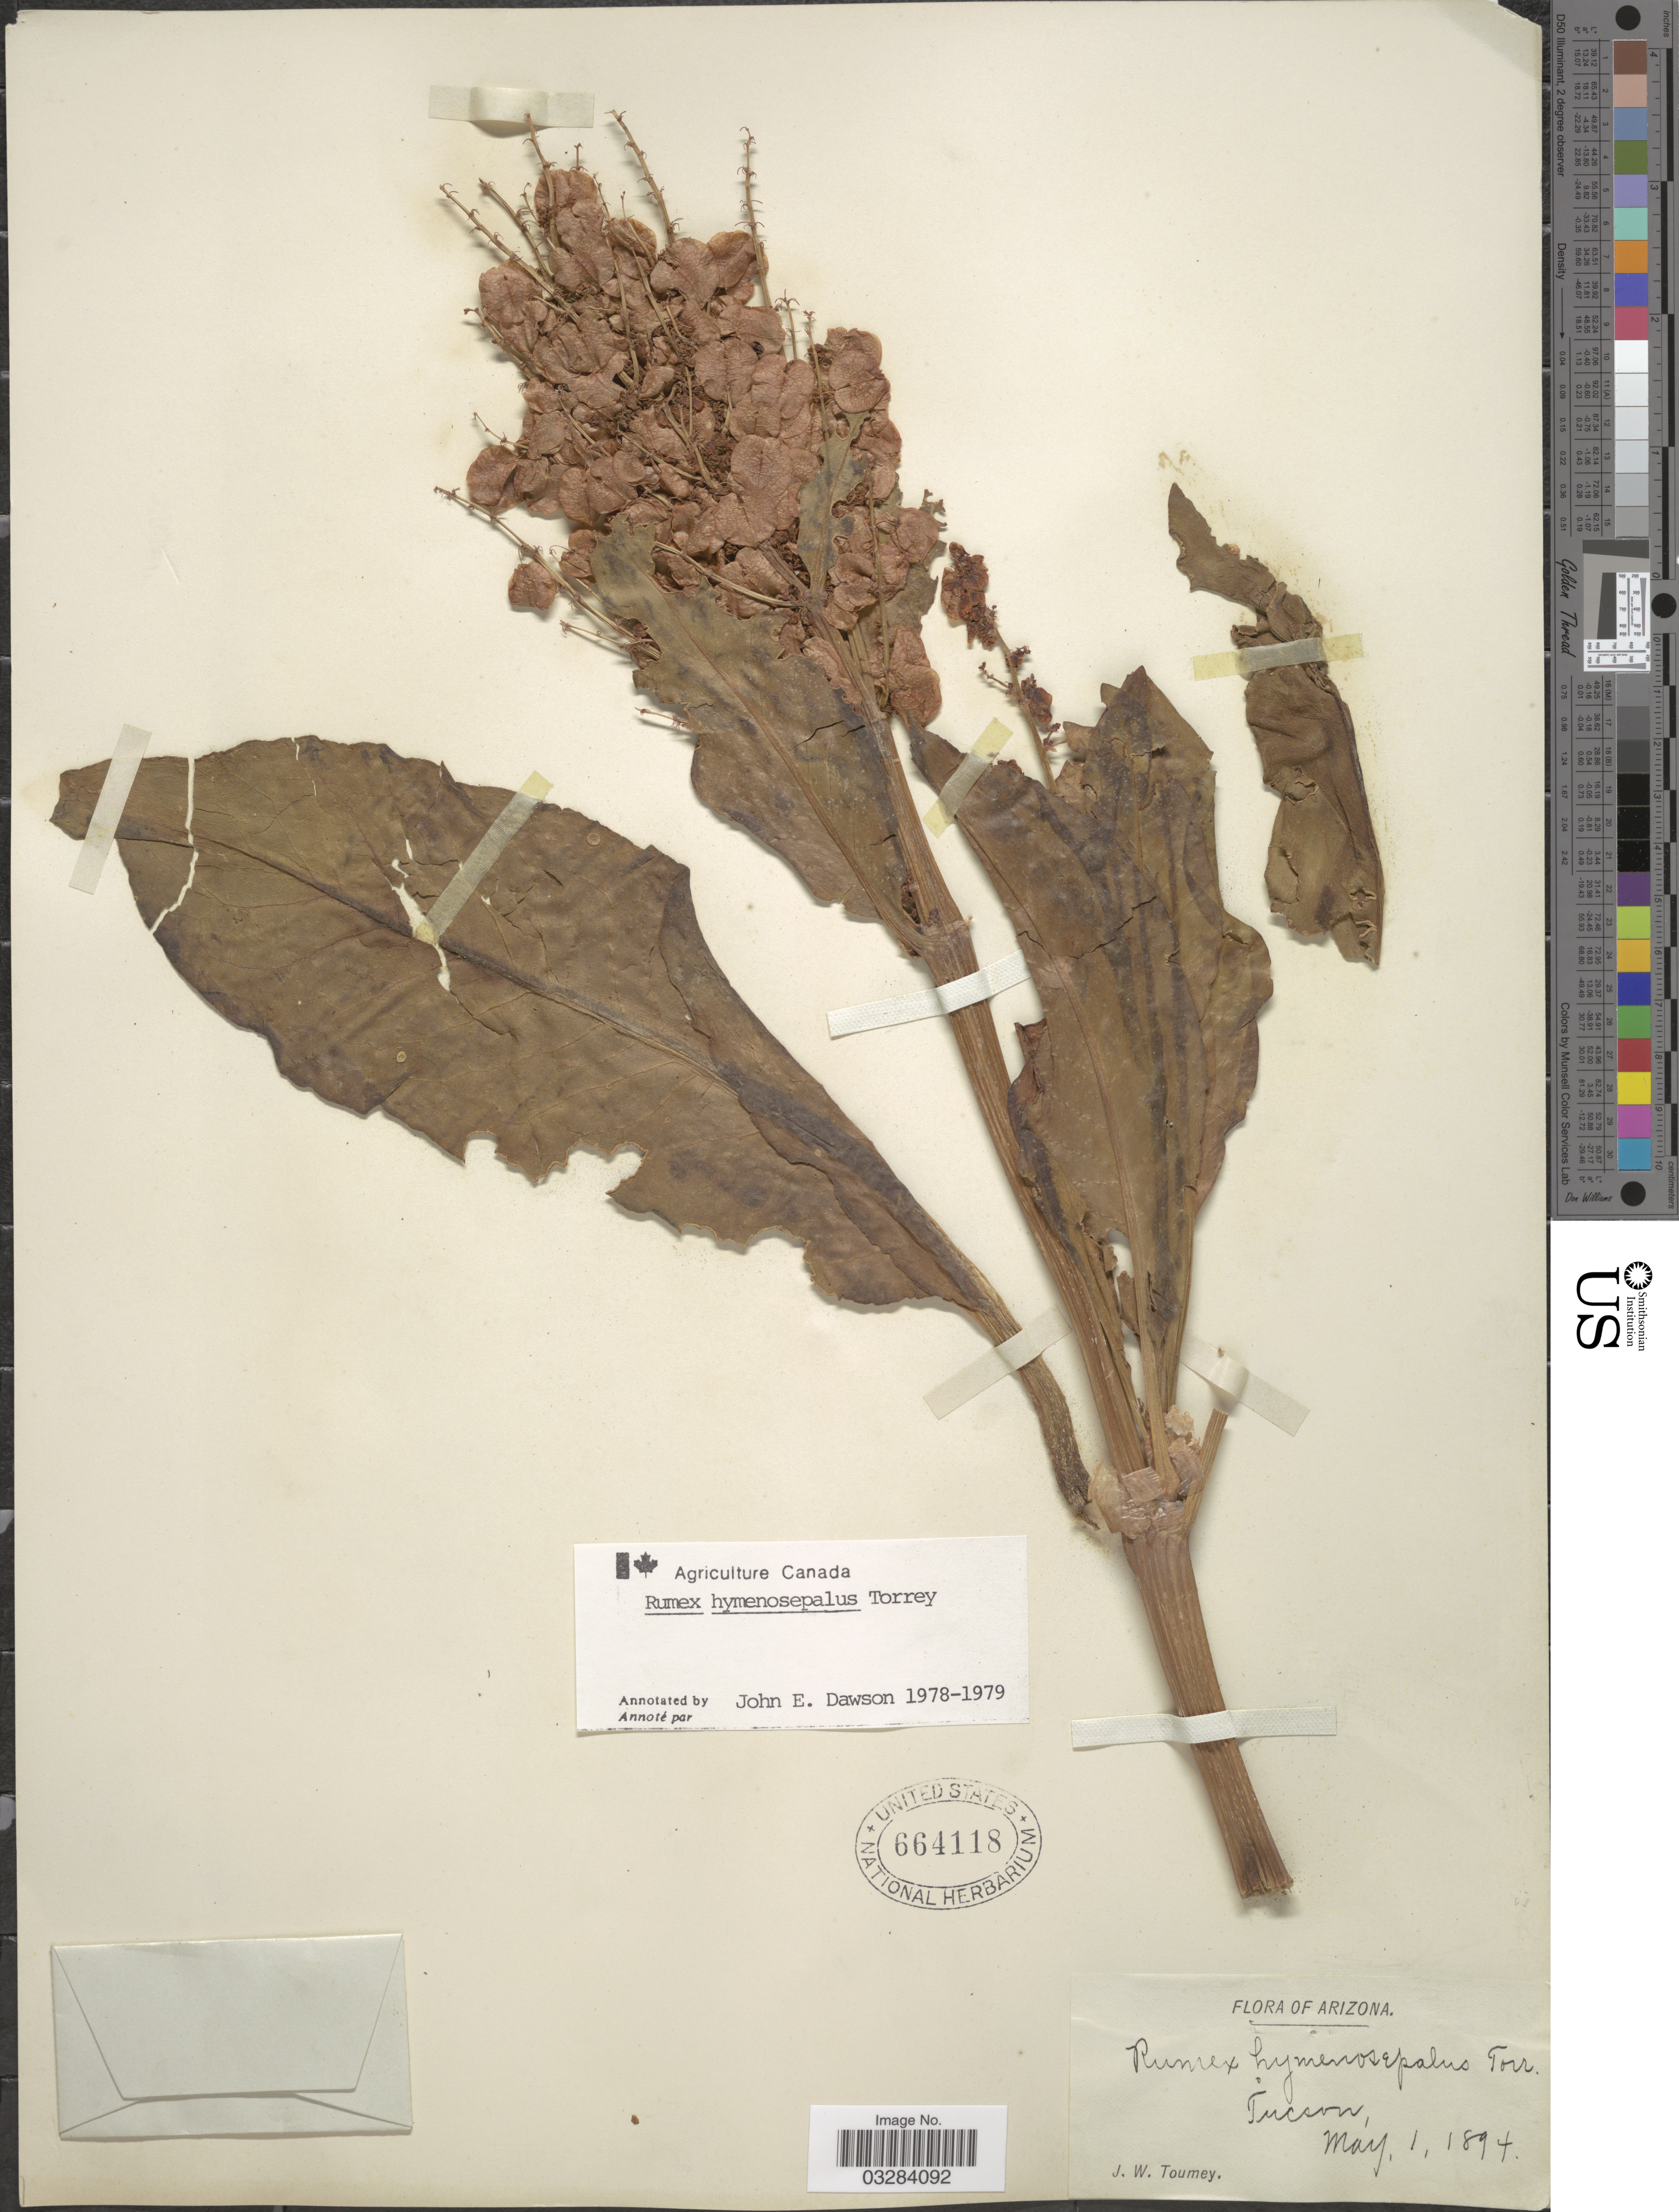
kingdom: Plantae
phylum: Tracheophyta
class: Magnoliopsida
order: Caryophyllales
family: Polygonaceae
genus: Rumex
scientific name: Rumex hymenosepalus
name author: Torr.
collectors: J. W. Toumey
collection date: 1894-05-01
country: United States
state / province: Arizona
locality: Tucson.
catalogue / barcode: US 664118